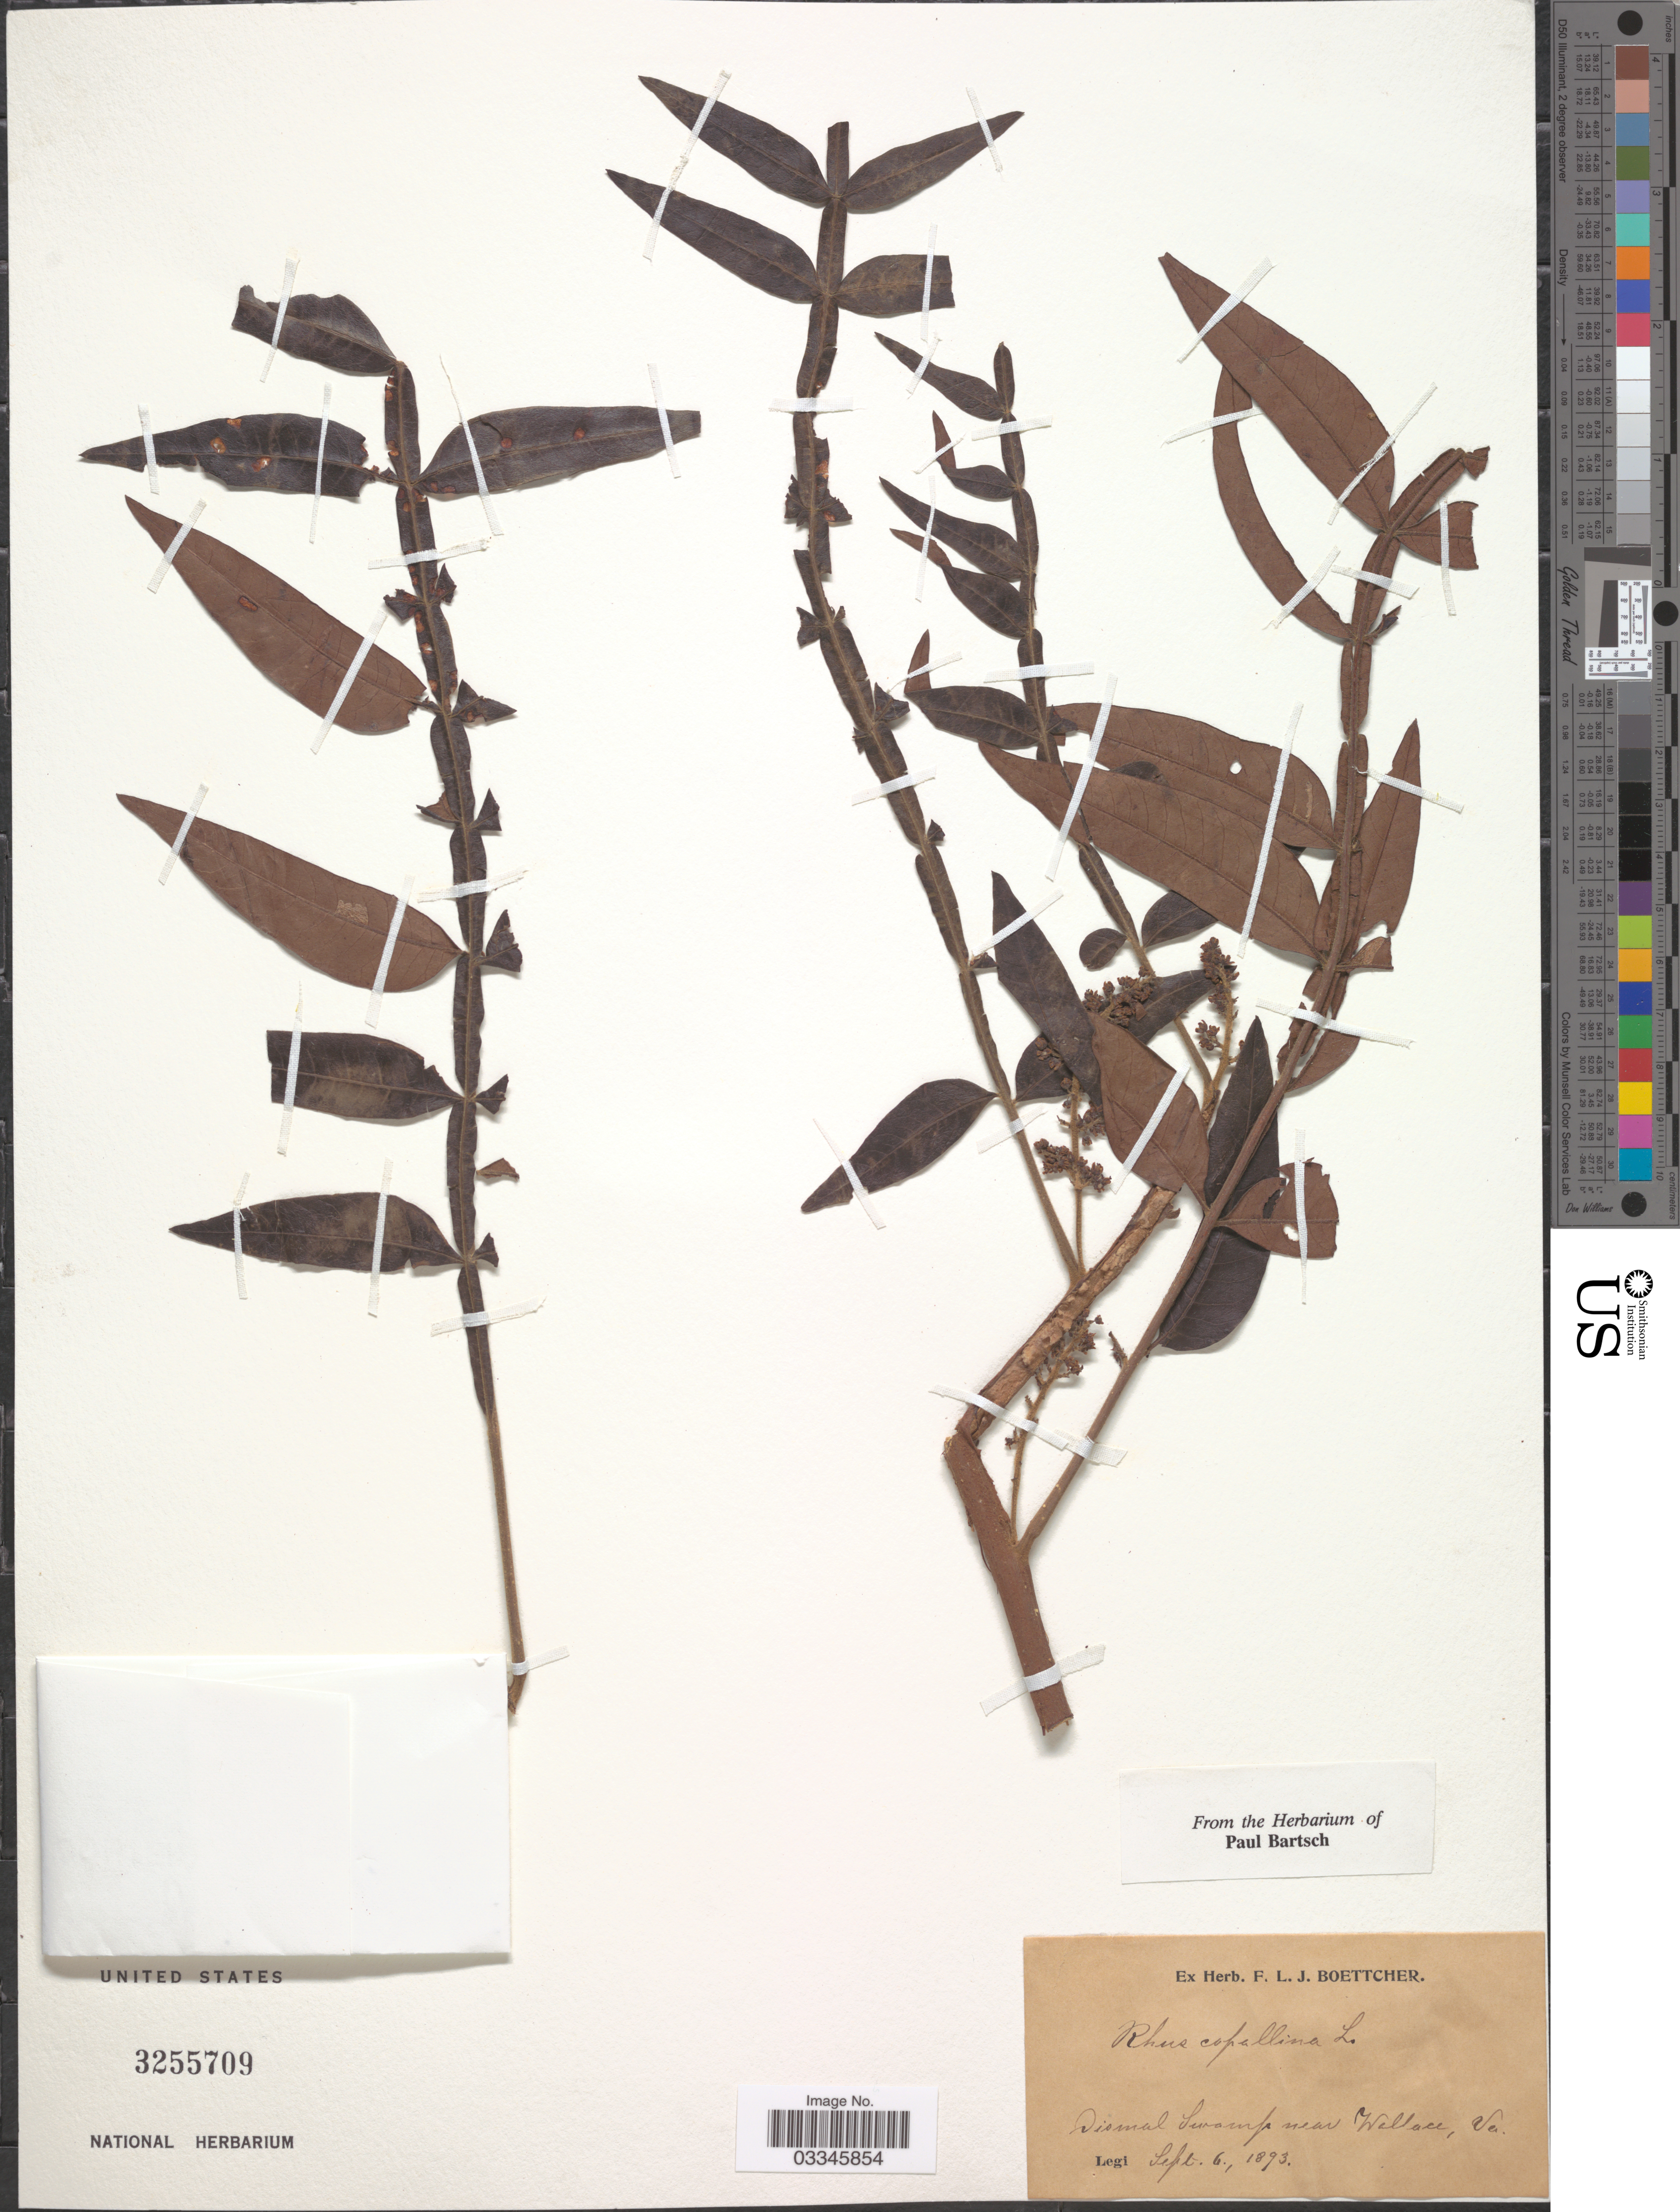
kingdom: Plantae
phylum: Tracheophyta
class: Magnoliopsida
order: Sapindales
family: Anacardiaceae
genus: Rhus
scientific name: Rhus copallinum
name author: L.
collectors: ex herb. F. L. J. Boettcher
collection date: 1893-09-06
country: United States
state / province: Virginia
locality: Dismal Swamp near Wellace.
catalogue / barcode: US 3255709